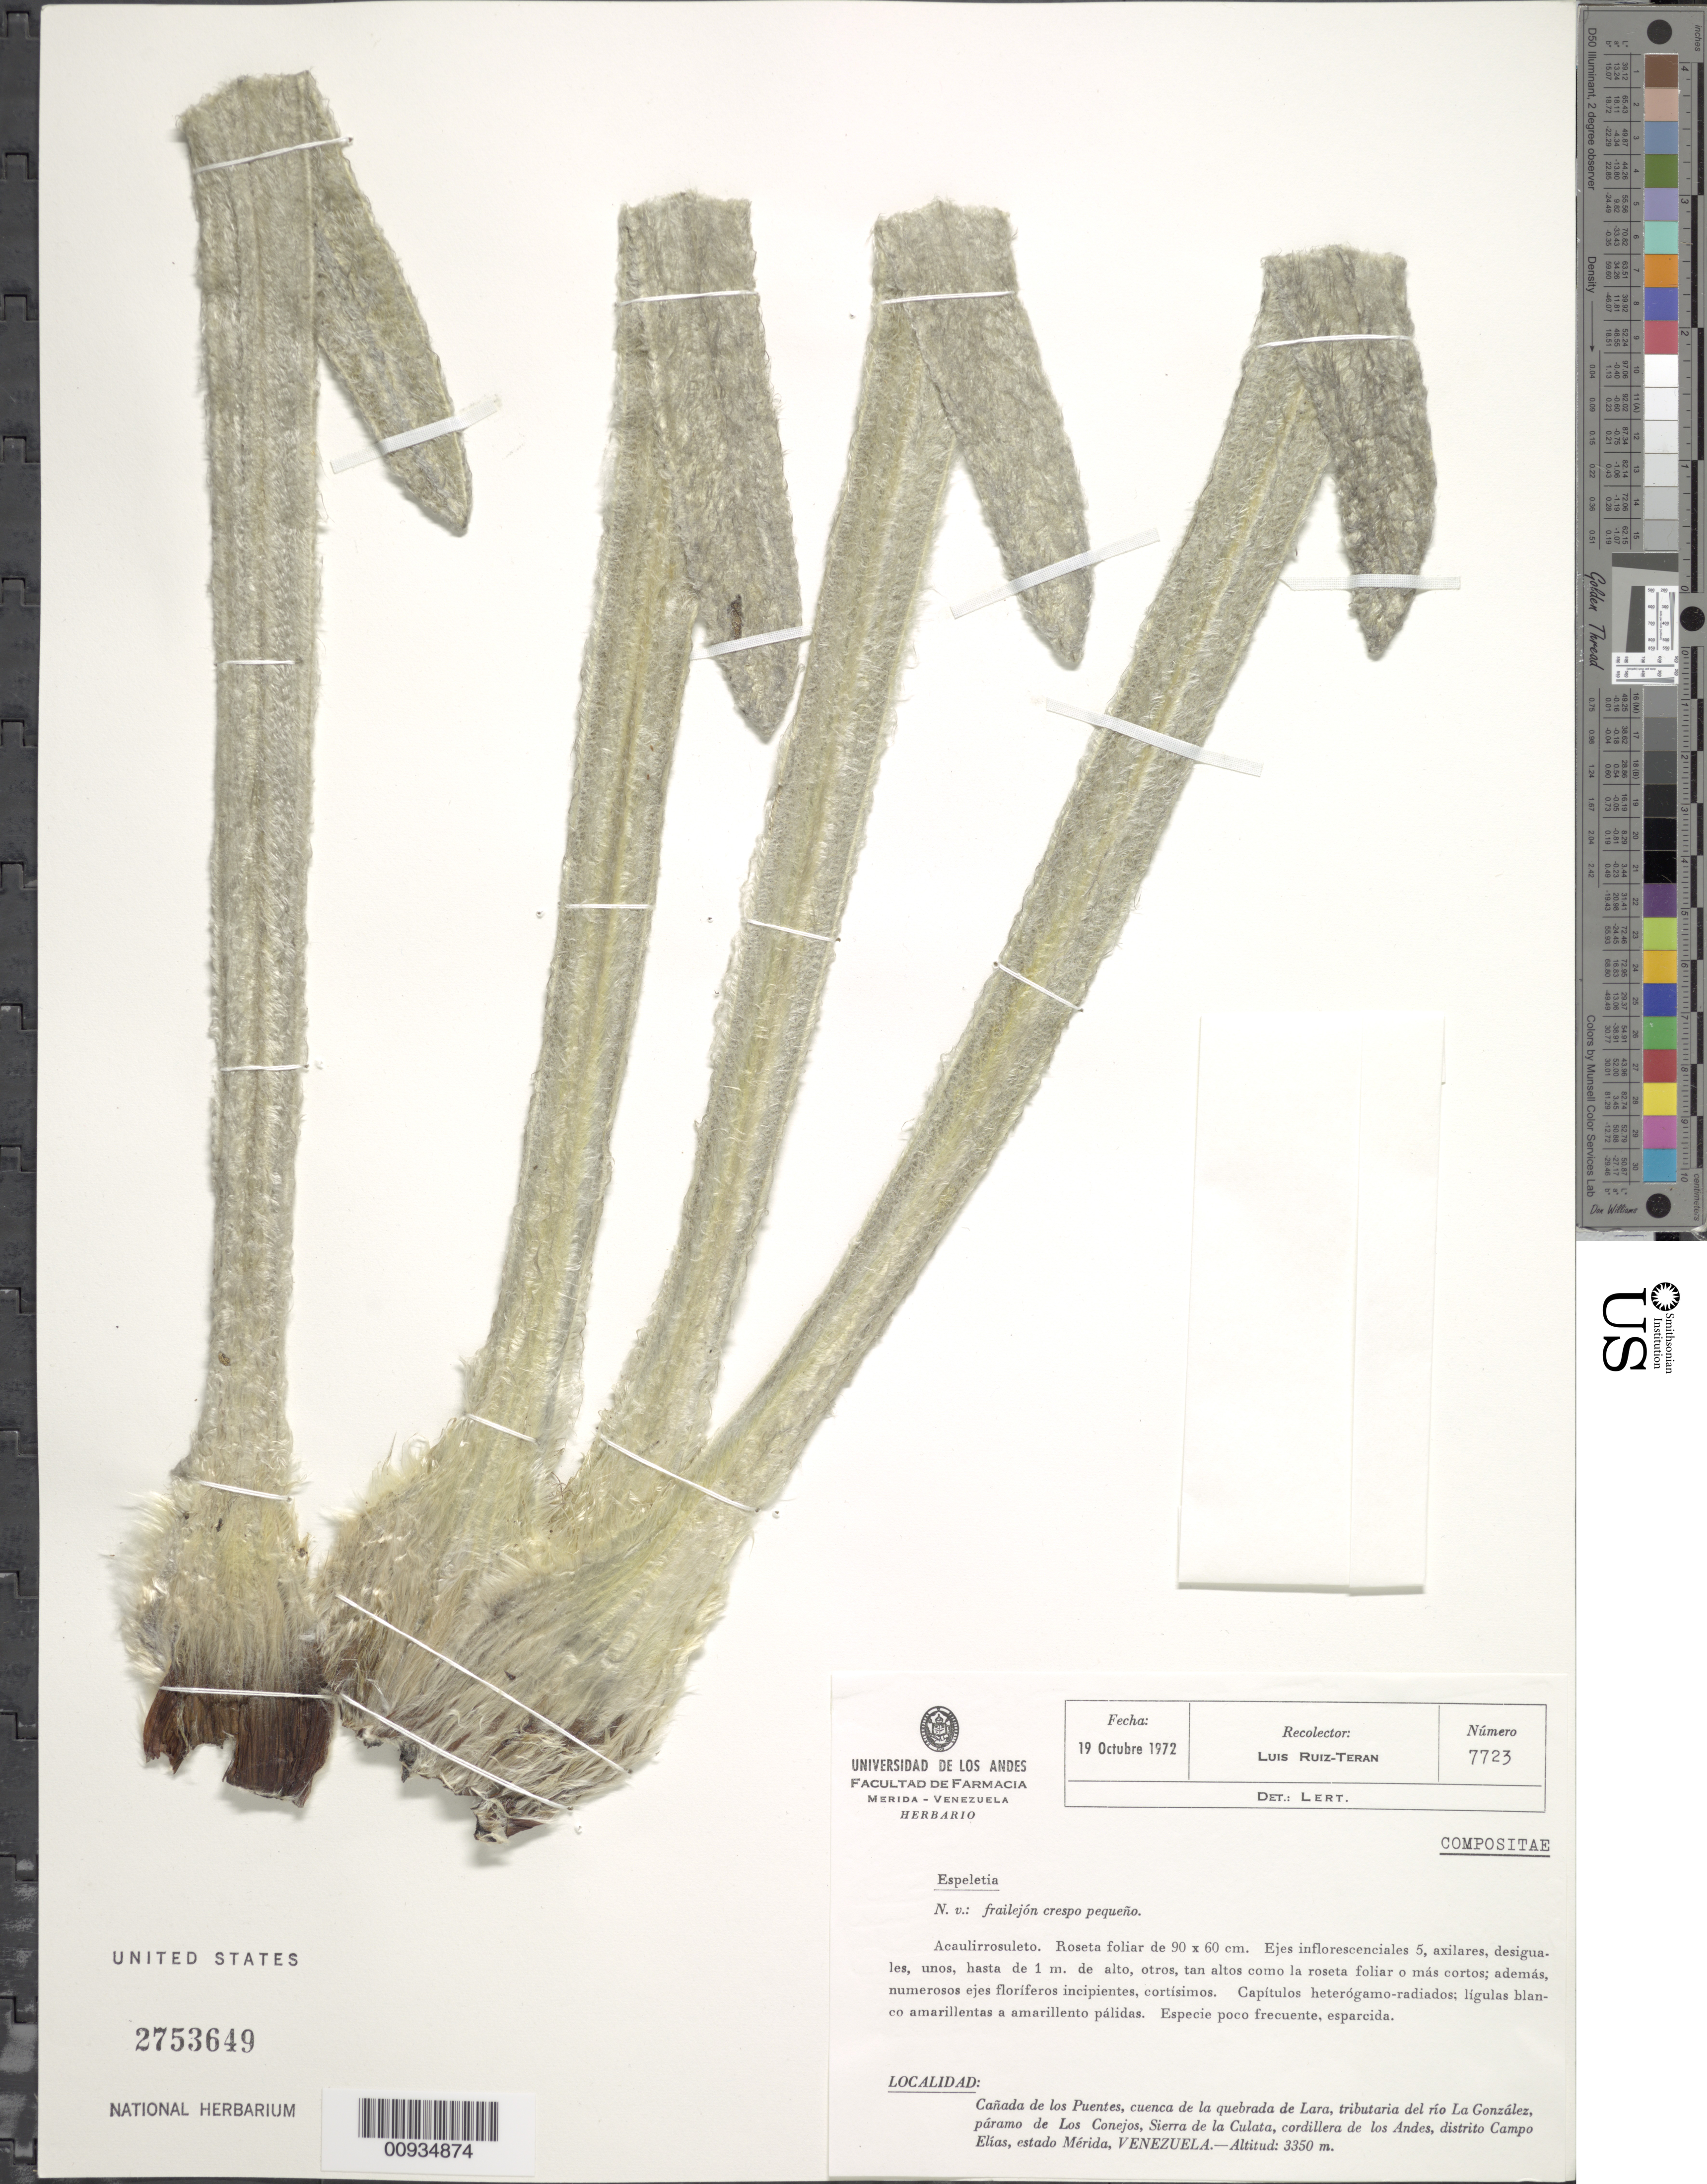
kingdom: Plantae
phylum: Tracheophyta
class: Magnoliopsida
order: Asterales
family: Asteraceae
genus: Espeletiopsis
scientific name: Espeletiopsis pozoensis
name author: (Cuatrec.) Cuatrec.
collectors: L. Teran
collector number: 7723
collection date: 1972-10-19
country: Venezuela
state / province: Mérida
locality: Canada de los Puentes, cuenca de la quebrada de Lara, tributaria del rio La Gonzalez, paramo de Los Conejos, Sierra de la Culata, Cordillera de Los Andes, Distrito Campo Elias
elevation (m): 3350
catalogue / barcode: US 2753649